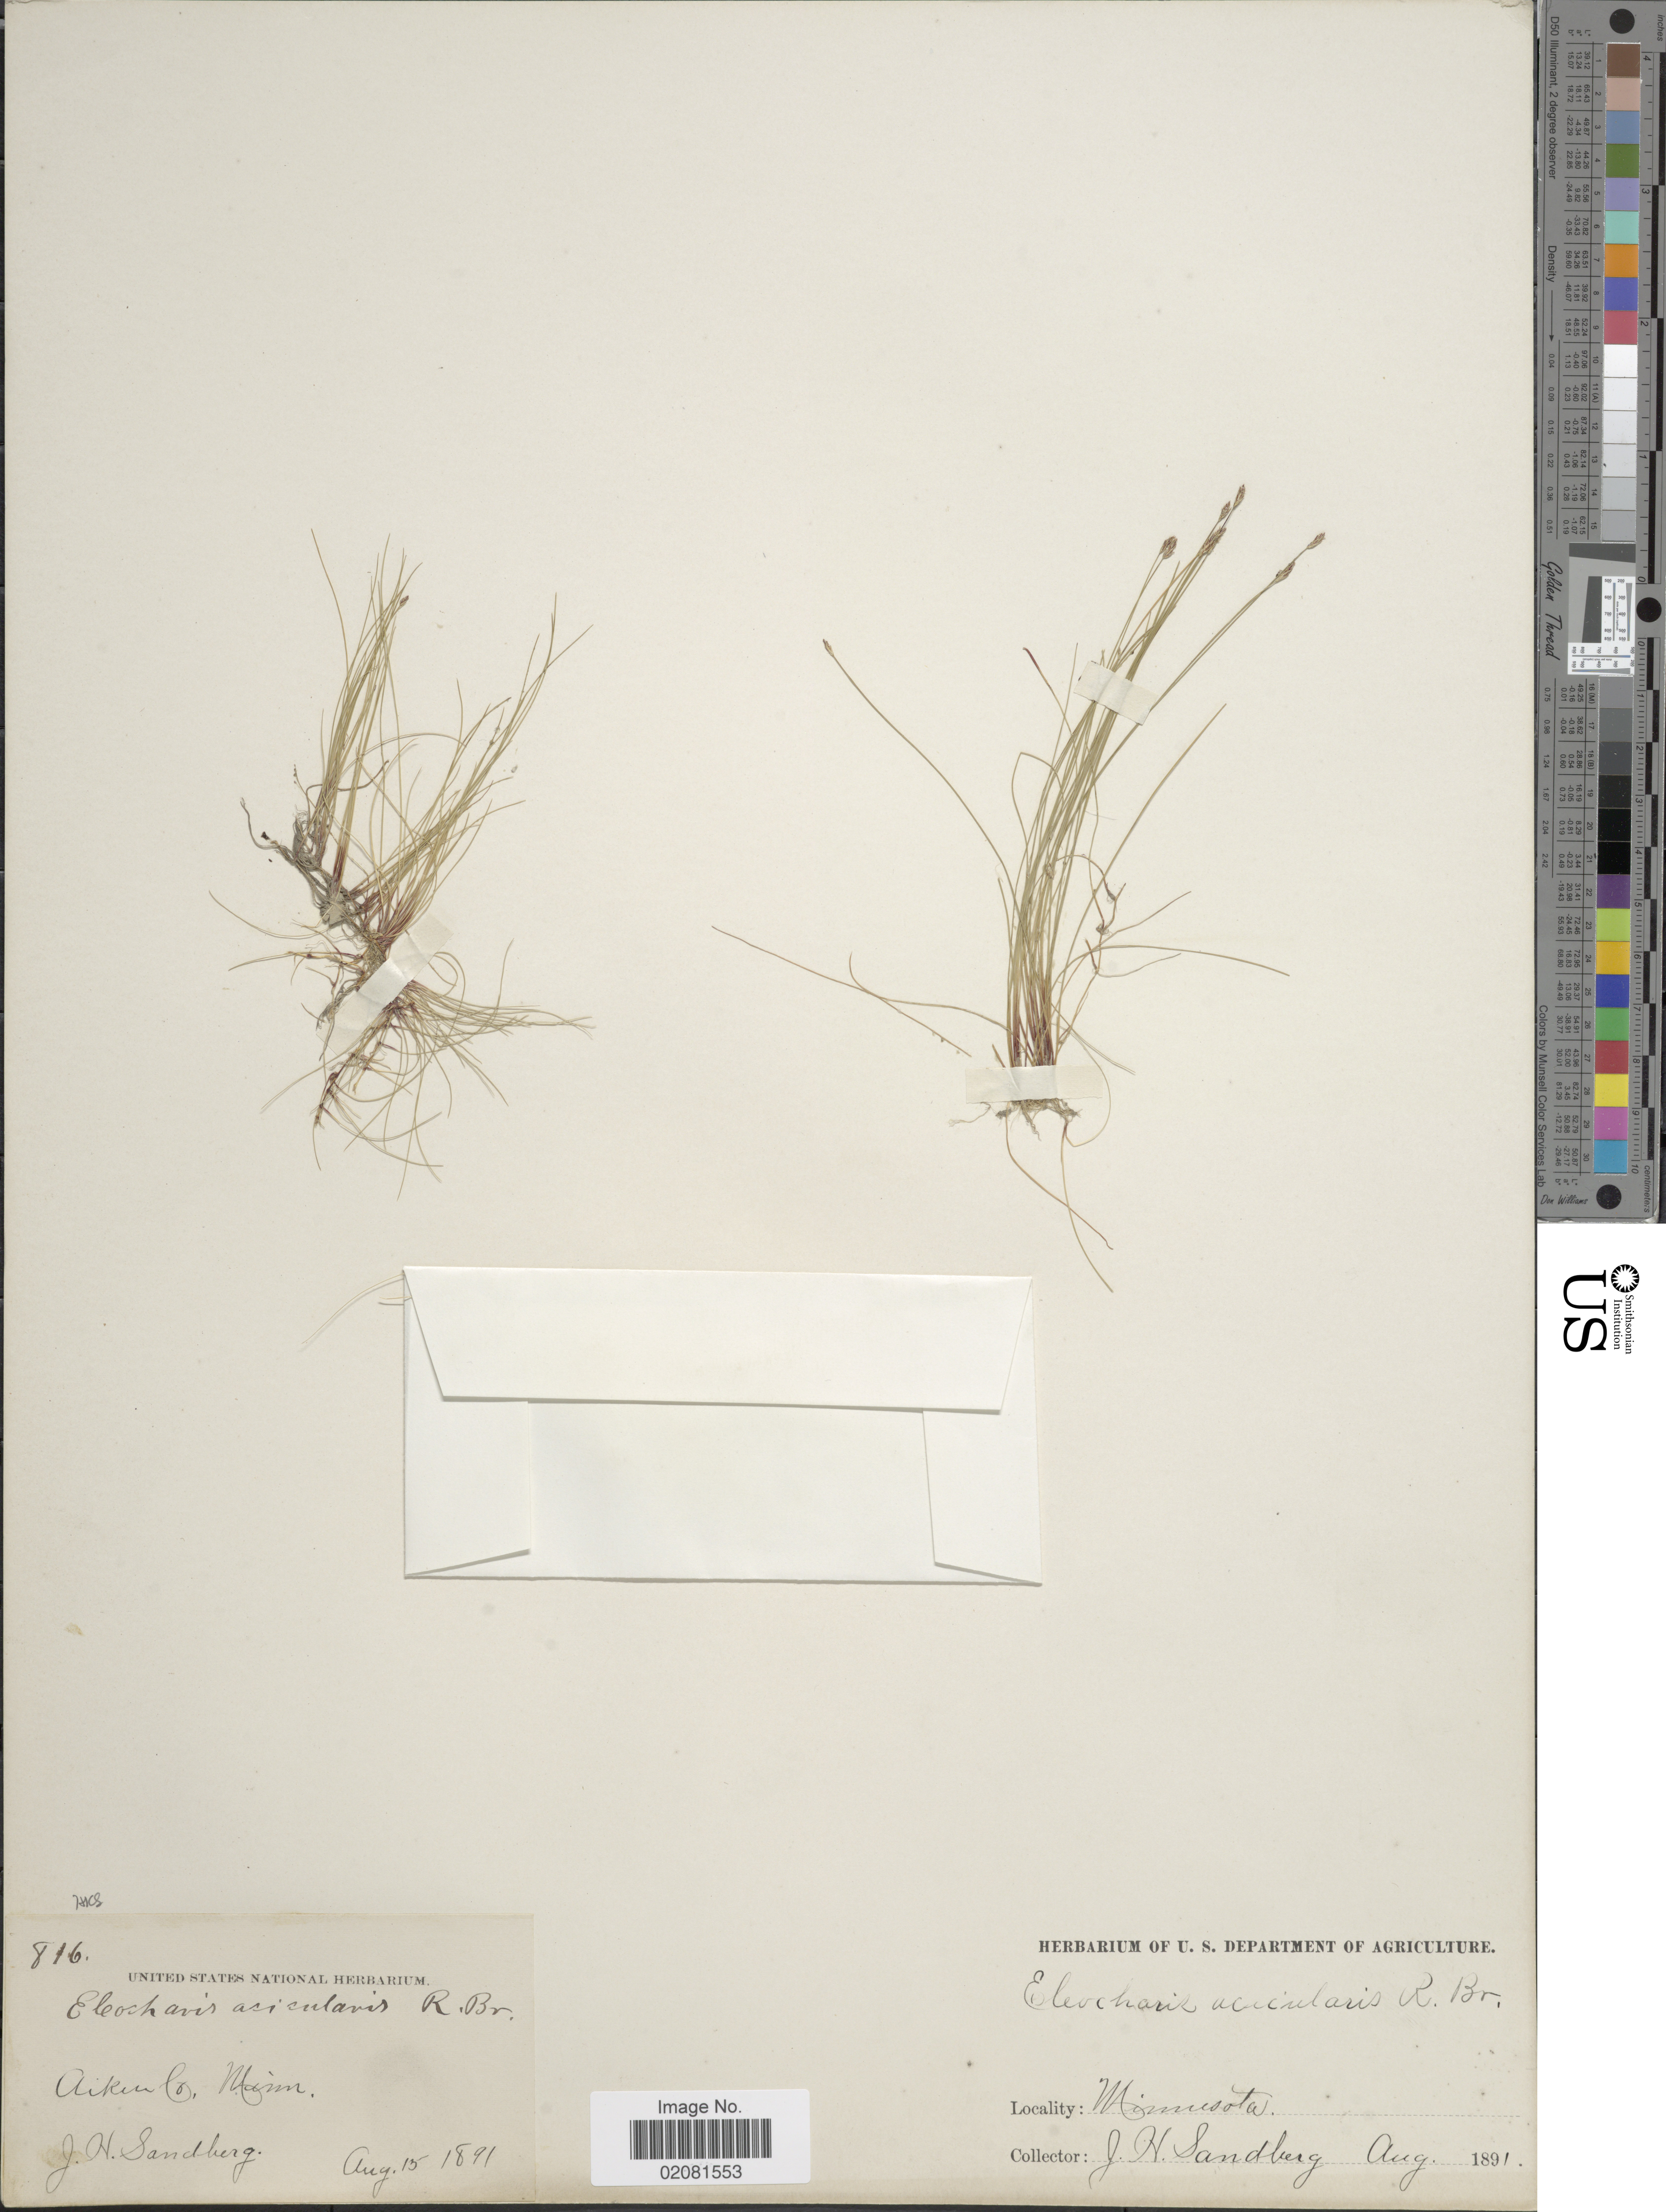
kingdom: Plantae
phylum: Tracheophyta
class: Liliopsida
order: Poales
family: Cyperaceae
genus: Eleocharis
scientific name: Eleocharis acicularis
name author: (L.) Roem. & Schult.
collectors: J. H. Sandberg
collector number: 816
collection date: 1891-08-15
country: United States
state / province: Minnesota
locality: Aiken Co.